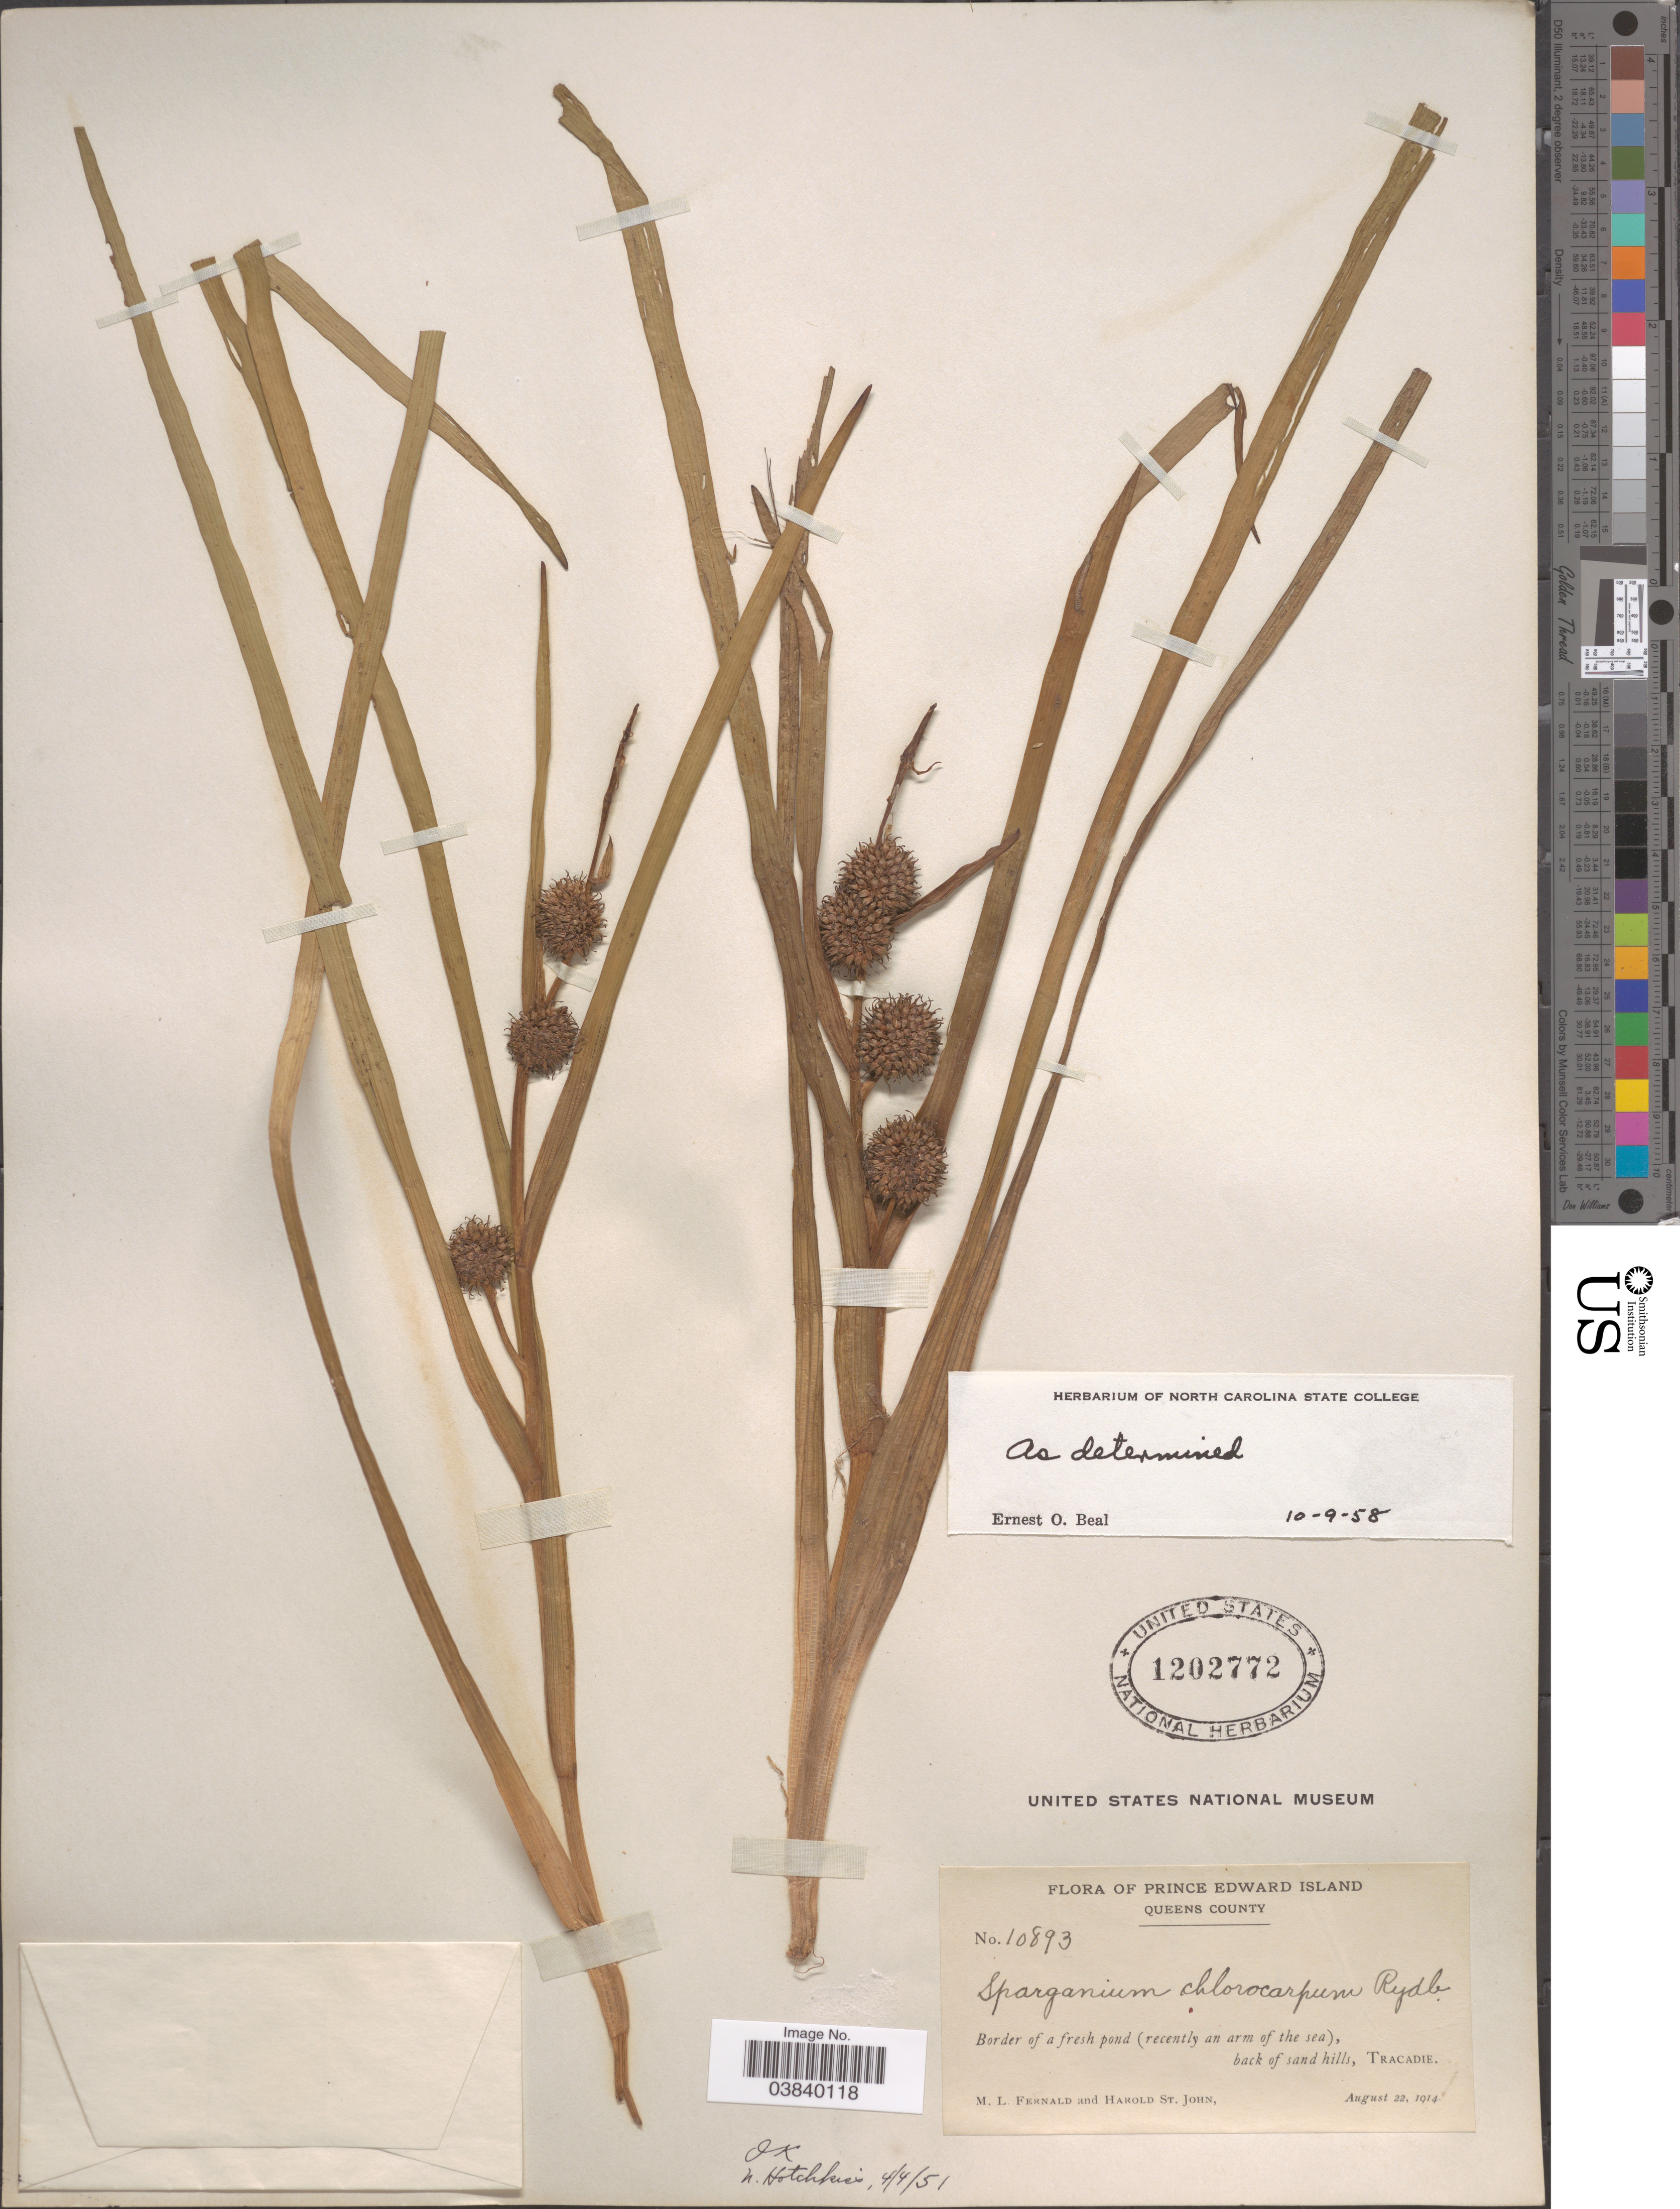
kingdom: Plantae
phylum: Tracheophyta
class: Liliopsida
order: Poales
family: Typhaceae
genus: Sparganium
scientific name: Sparganium chlorocarpum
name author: Rydb.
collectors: M. L. Fernald & H. St. John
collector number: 10893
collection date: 1914-08-22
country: Canada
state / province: Prince Edward Island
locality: Queens County. Border of a fresh pond (recently an arm of the sea), back of san hills, Tracadie.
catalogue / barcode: US 1202772